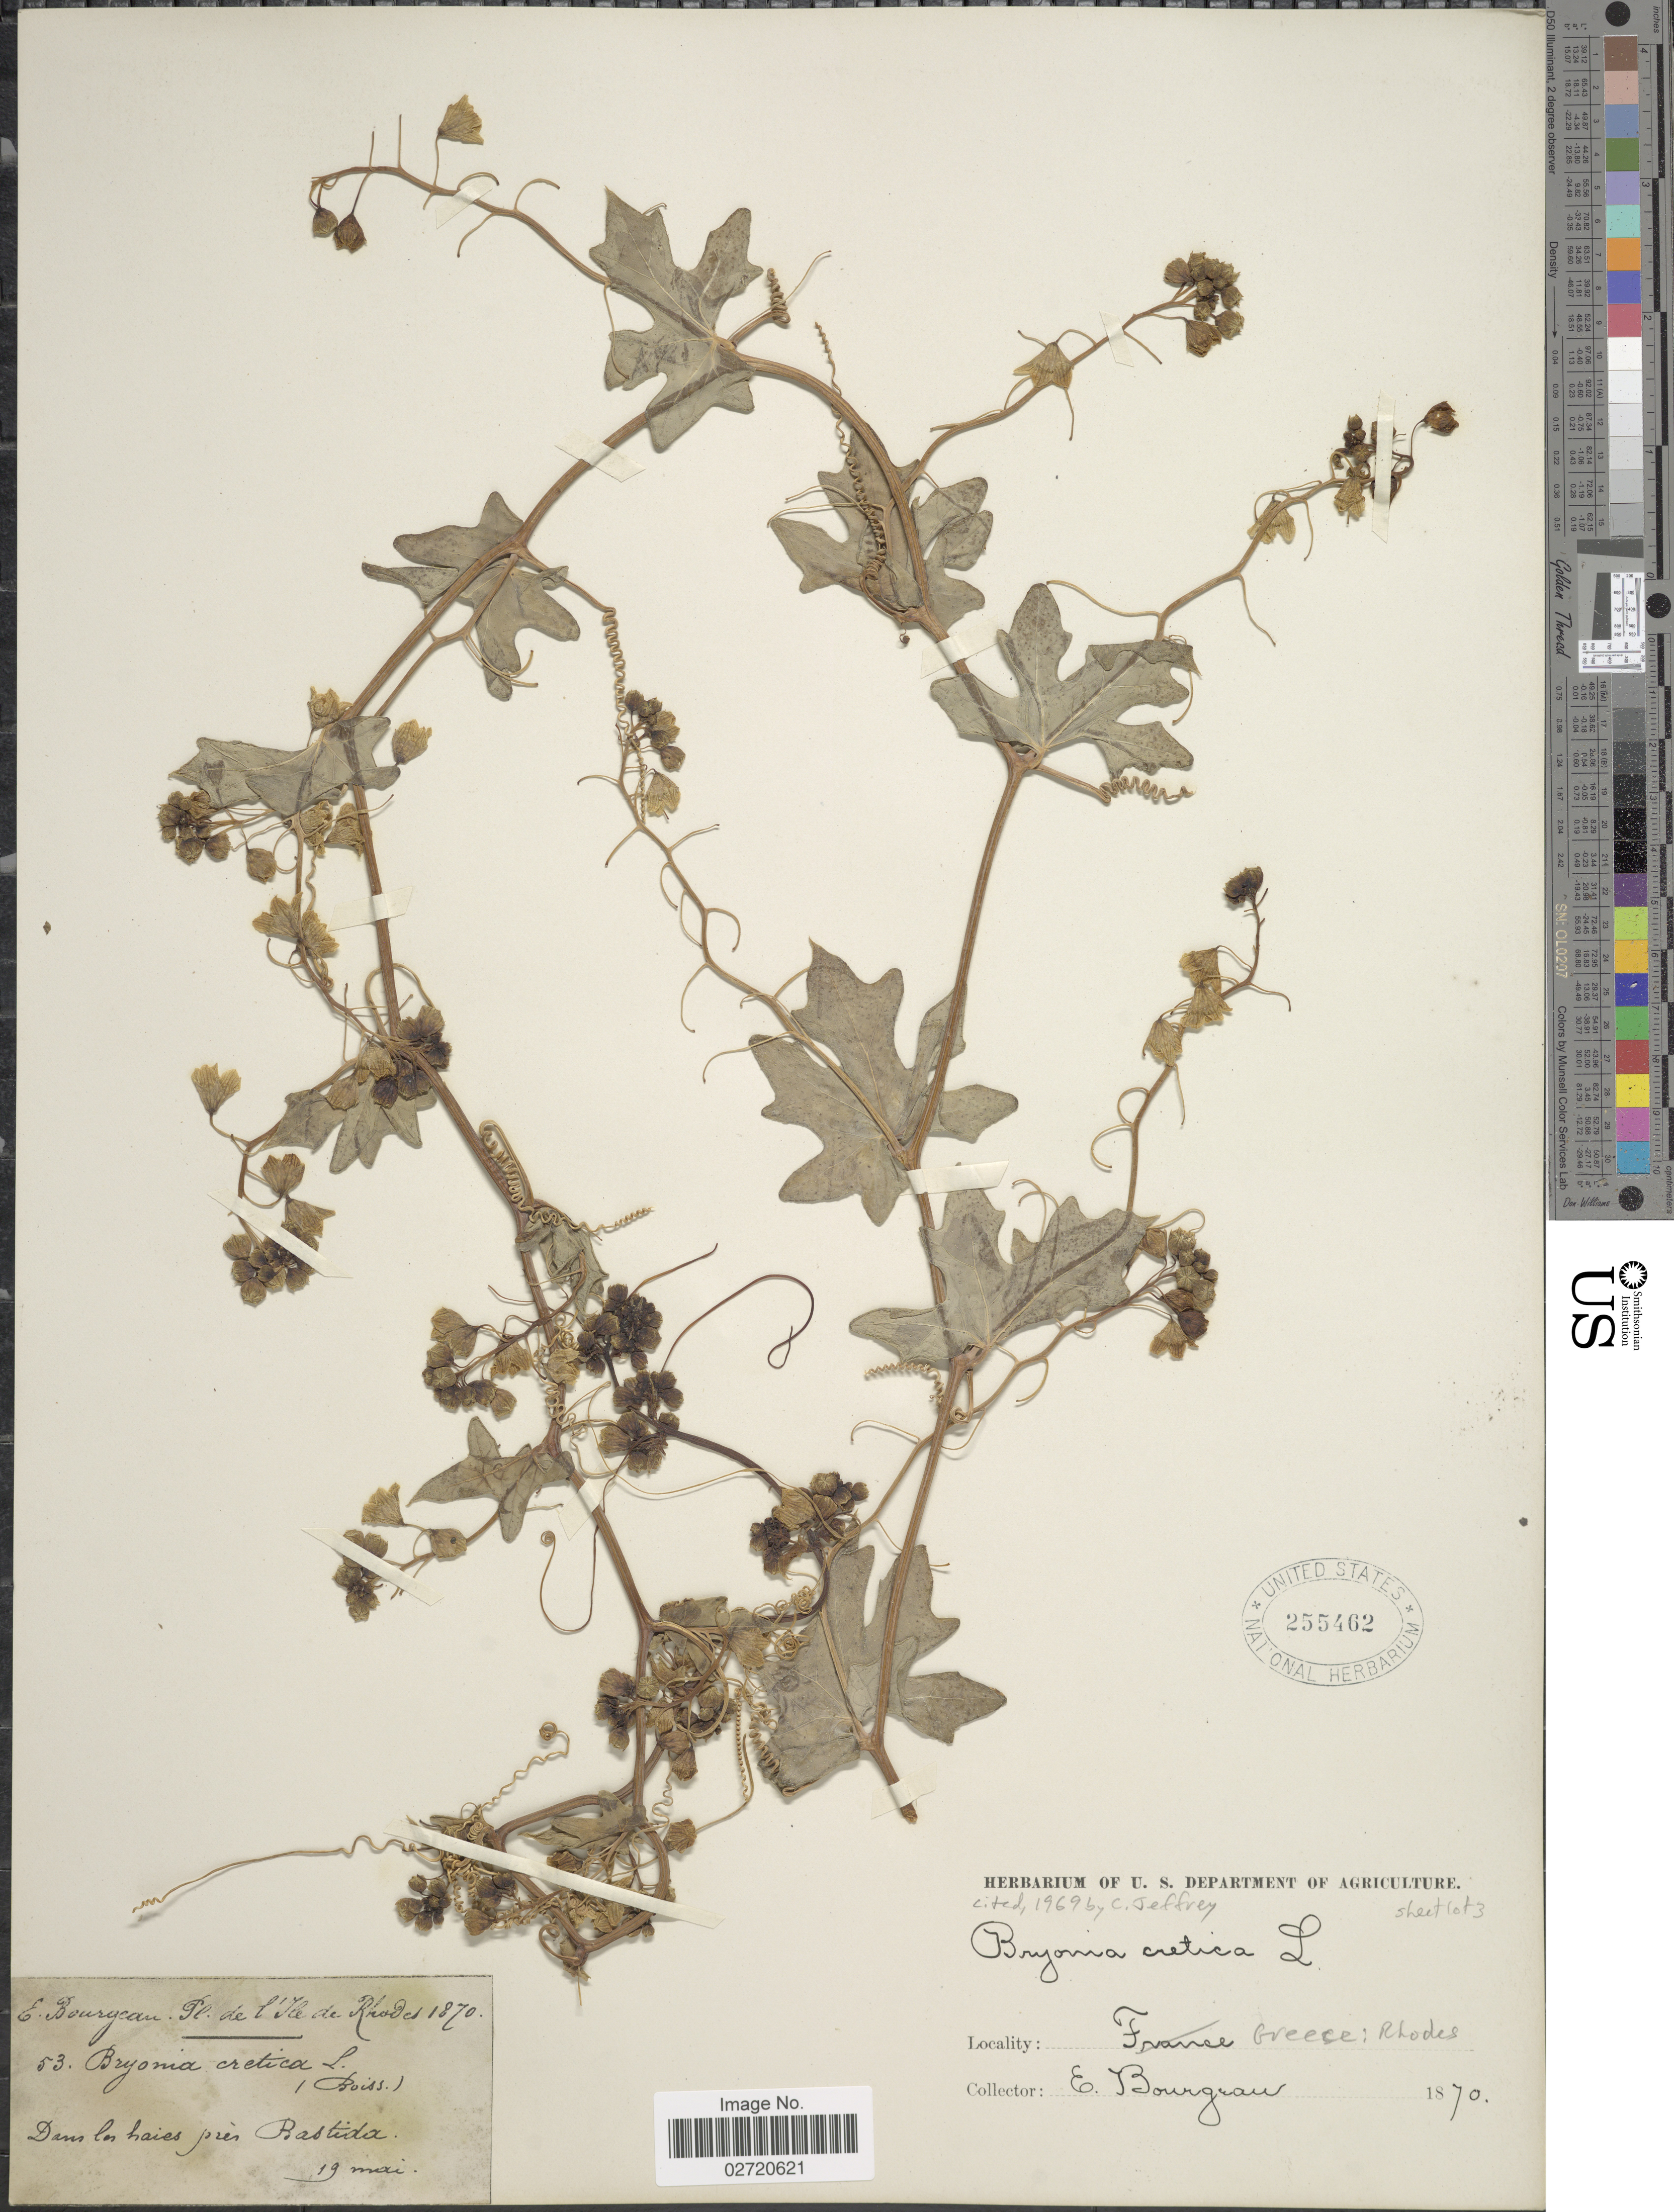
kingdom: Plantae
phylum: Tracheophyta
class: Magnoliopsida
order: Cucurbitales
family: Cucurbitaceae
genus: Bryonia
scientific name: Bryonia cretica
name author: L.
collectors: E. Bourgeau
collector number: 53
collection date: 1870-05-19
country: Greece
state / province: South Aegean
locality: Ile de Rhodes. Dans los haies pres Bastida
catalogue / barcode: US 255462